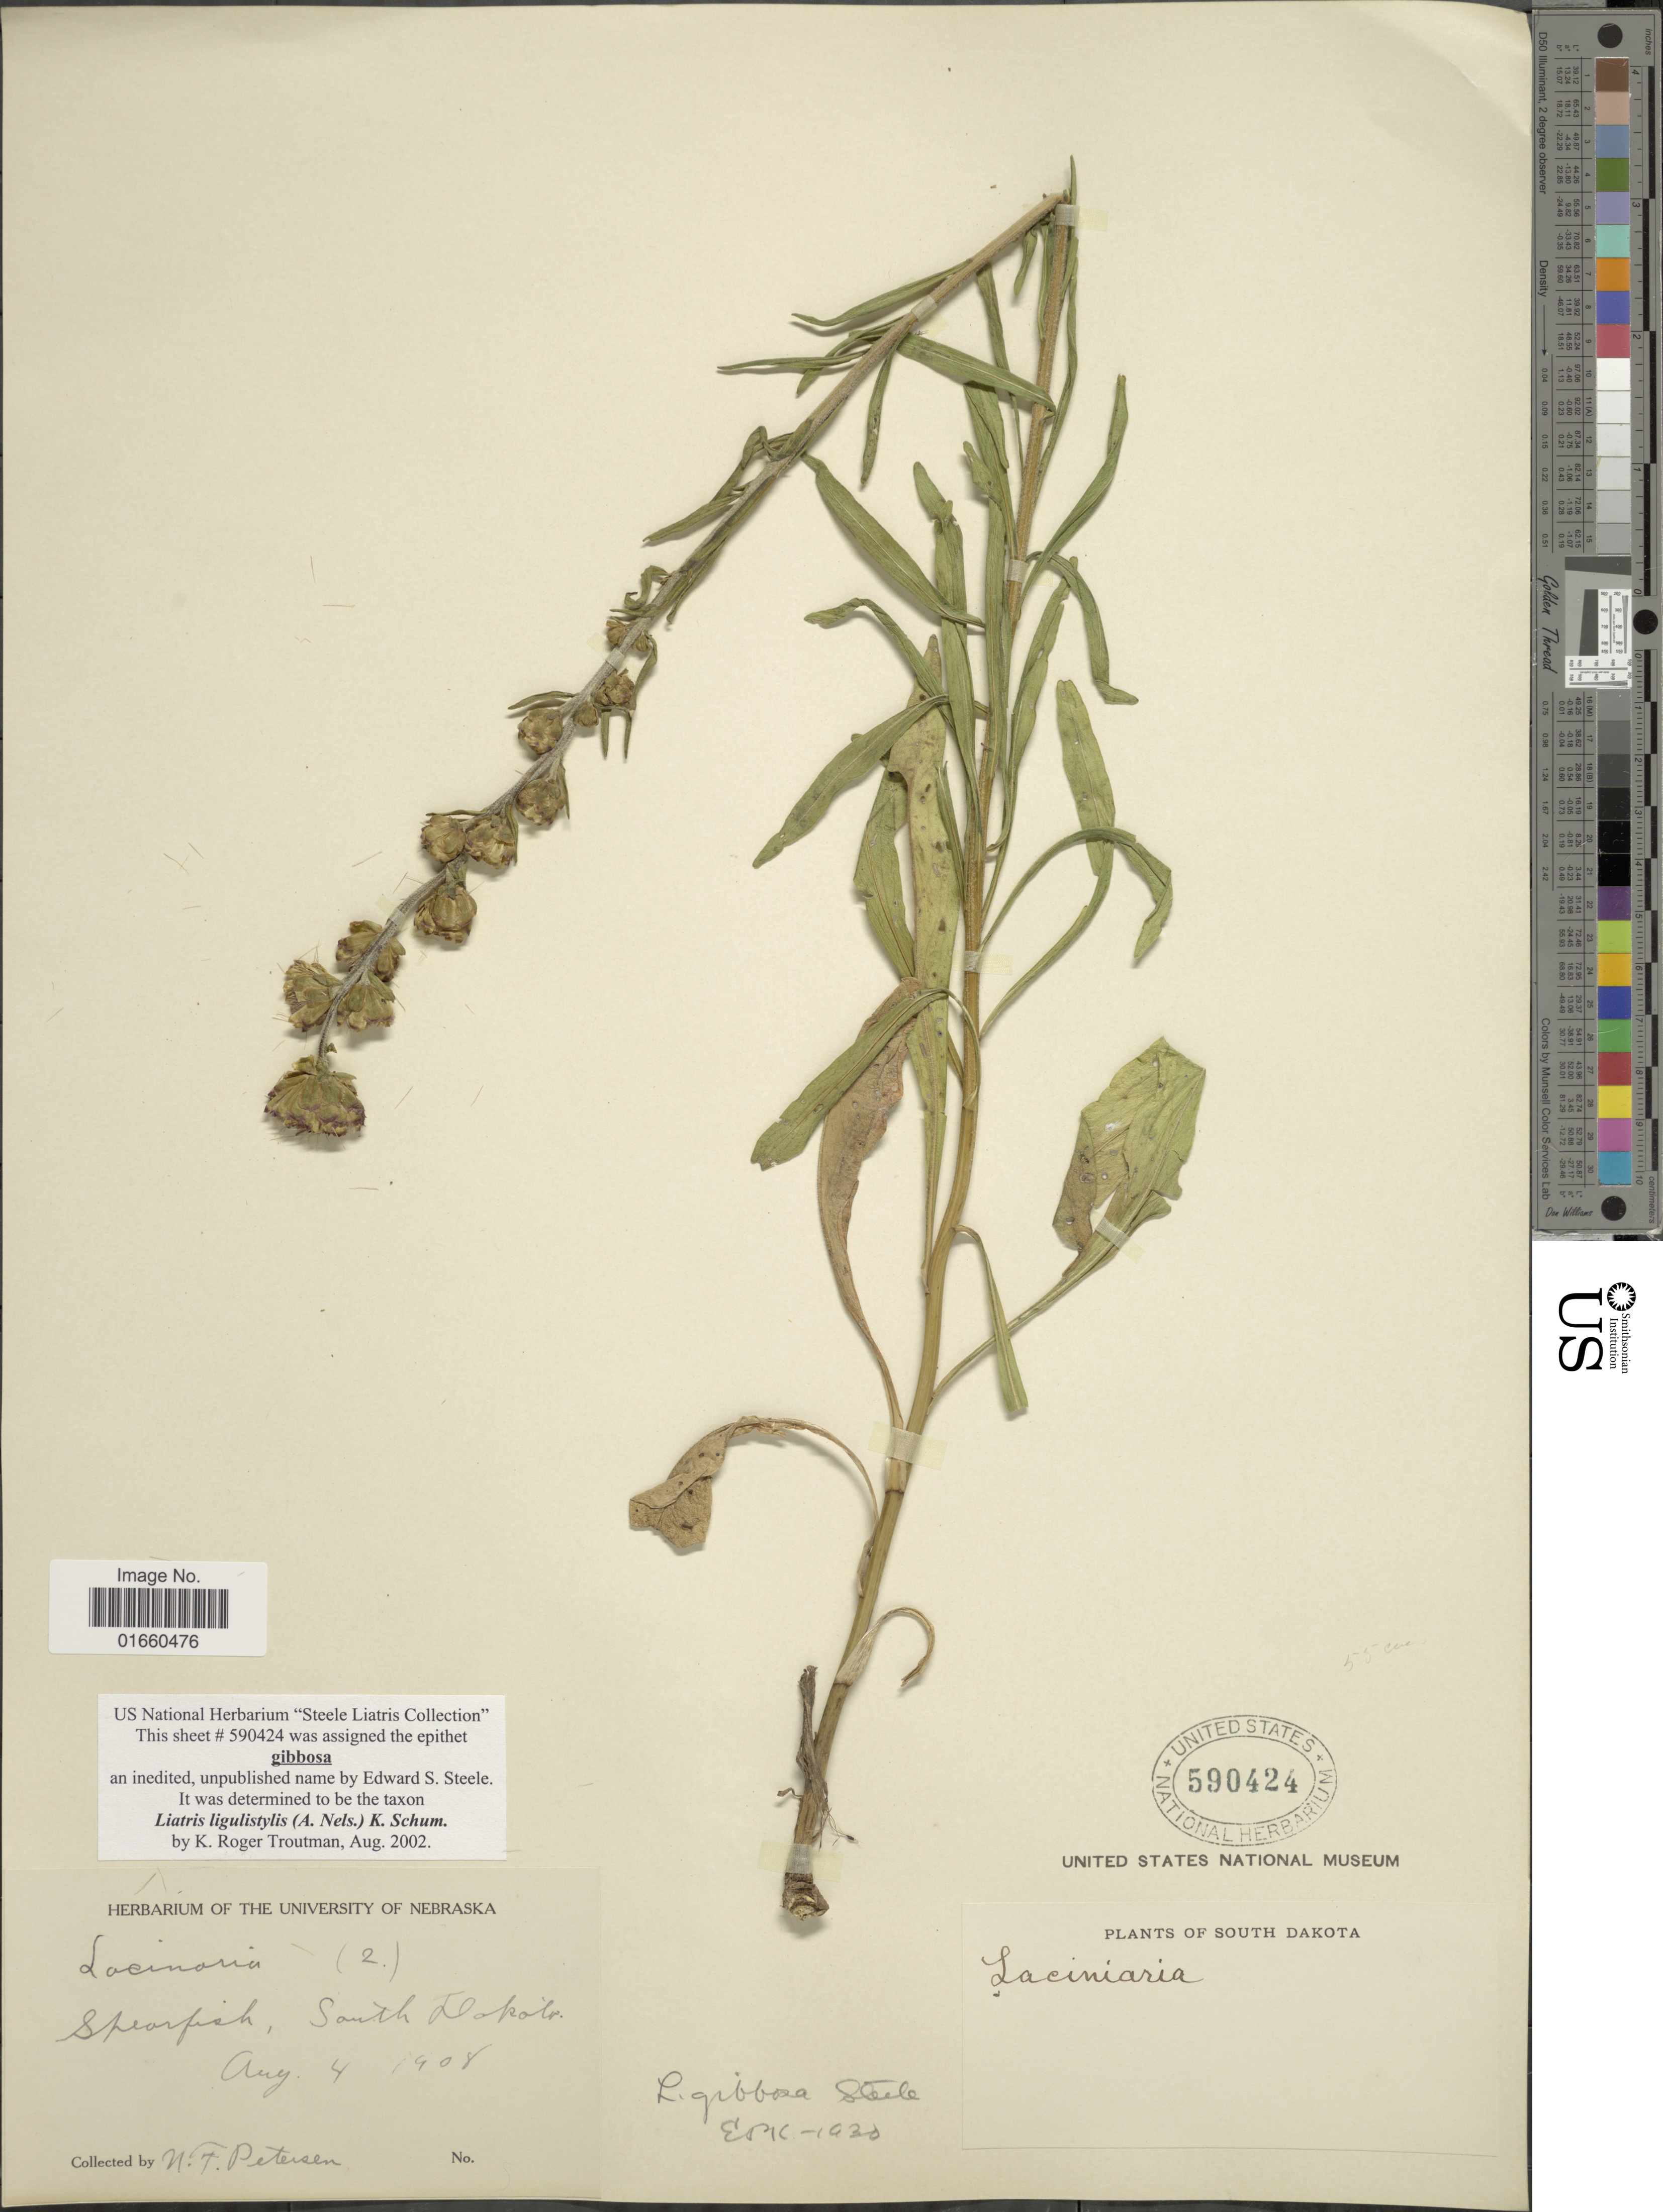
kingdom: Plantae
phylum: Tracheophyta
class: Magnoliopsida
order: Asterales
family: Asteraceae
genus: Liatris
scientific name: Liatris ligulistylis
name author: (A. Nelson) K. Schum.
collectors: N. F. Peterson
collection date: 1908-08-04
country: United States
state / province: South Dakota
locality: Spearfish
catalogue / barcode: US 590424